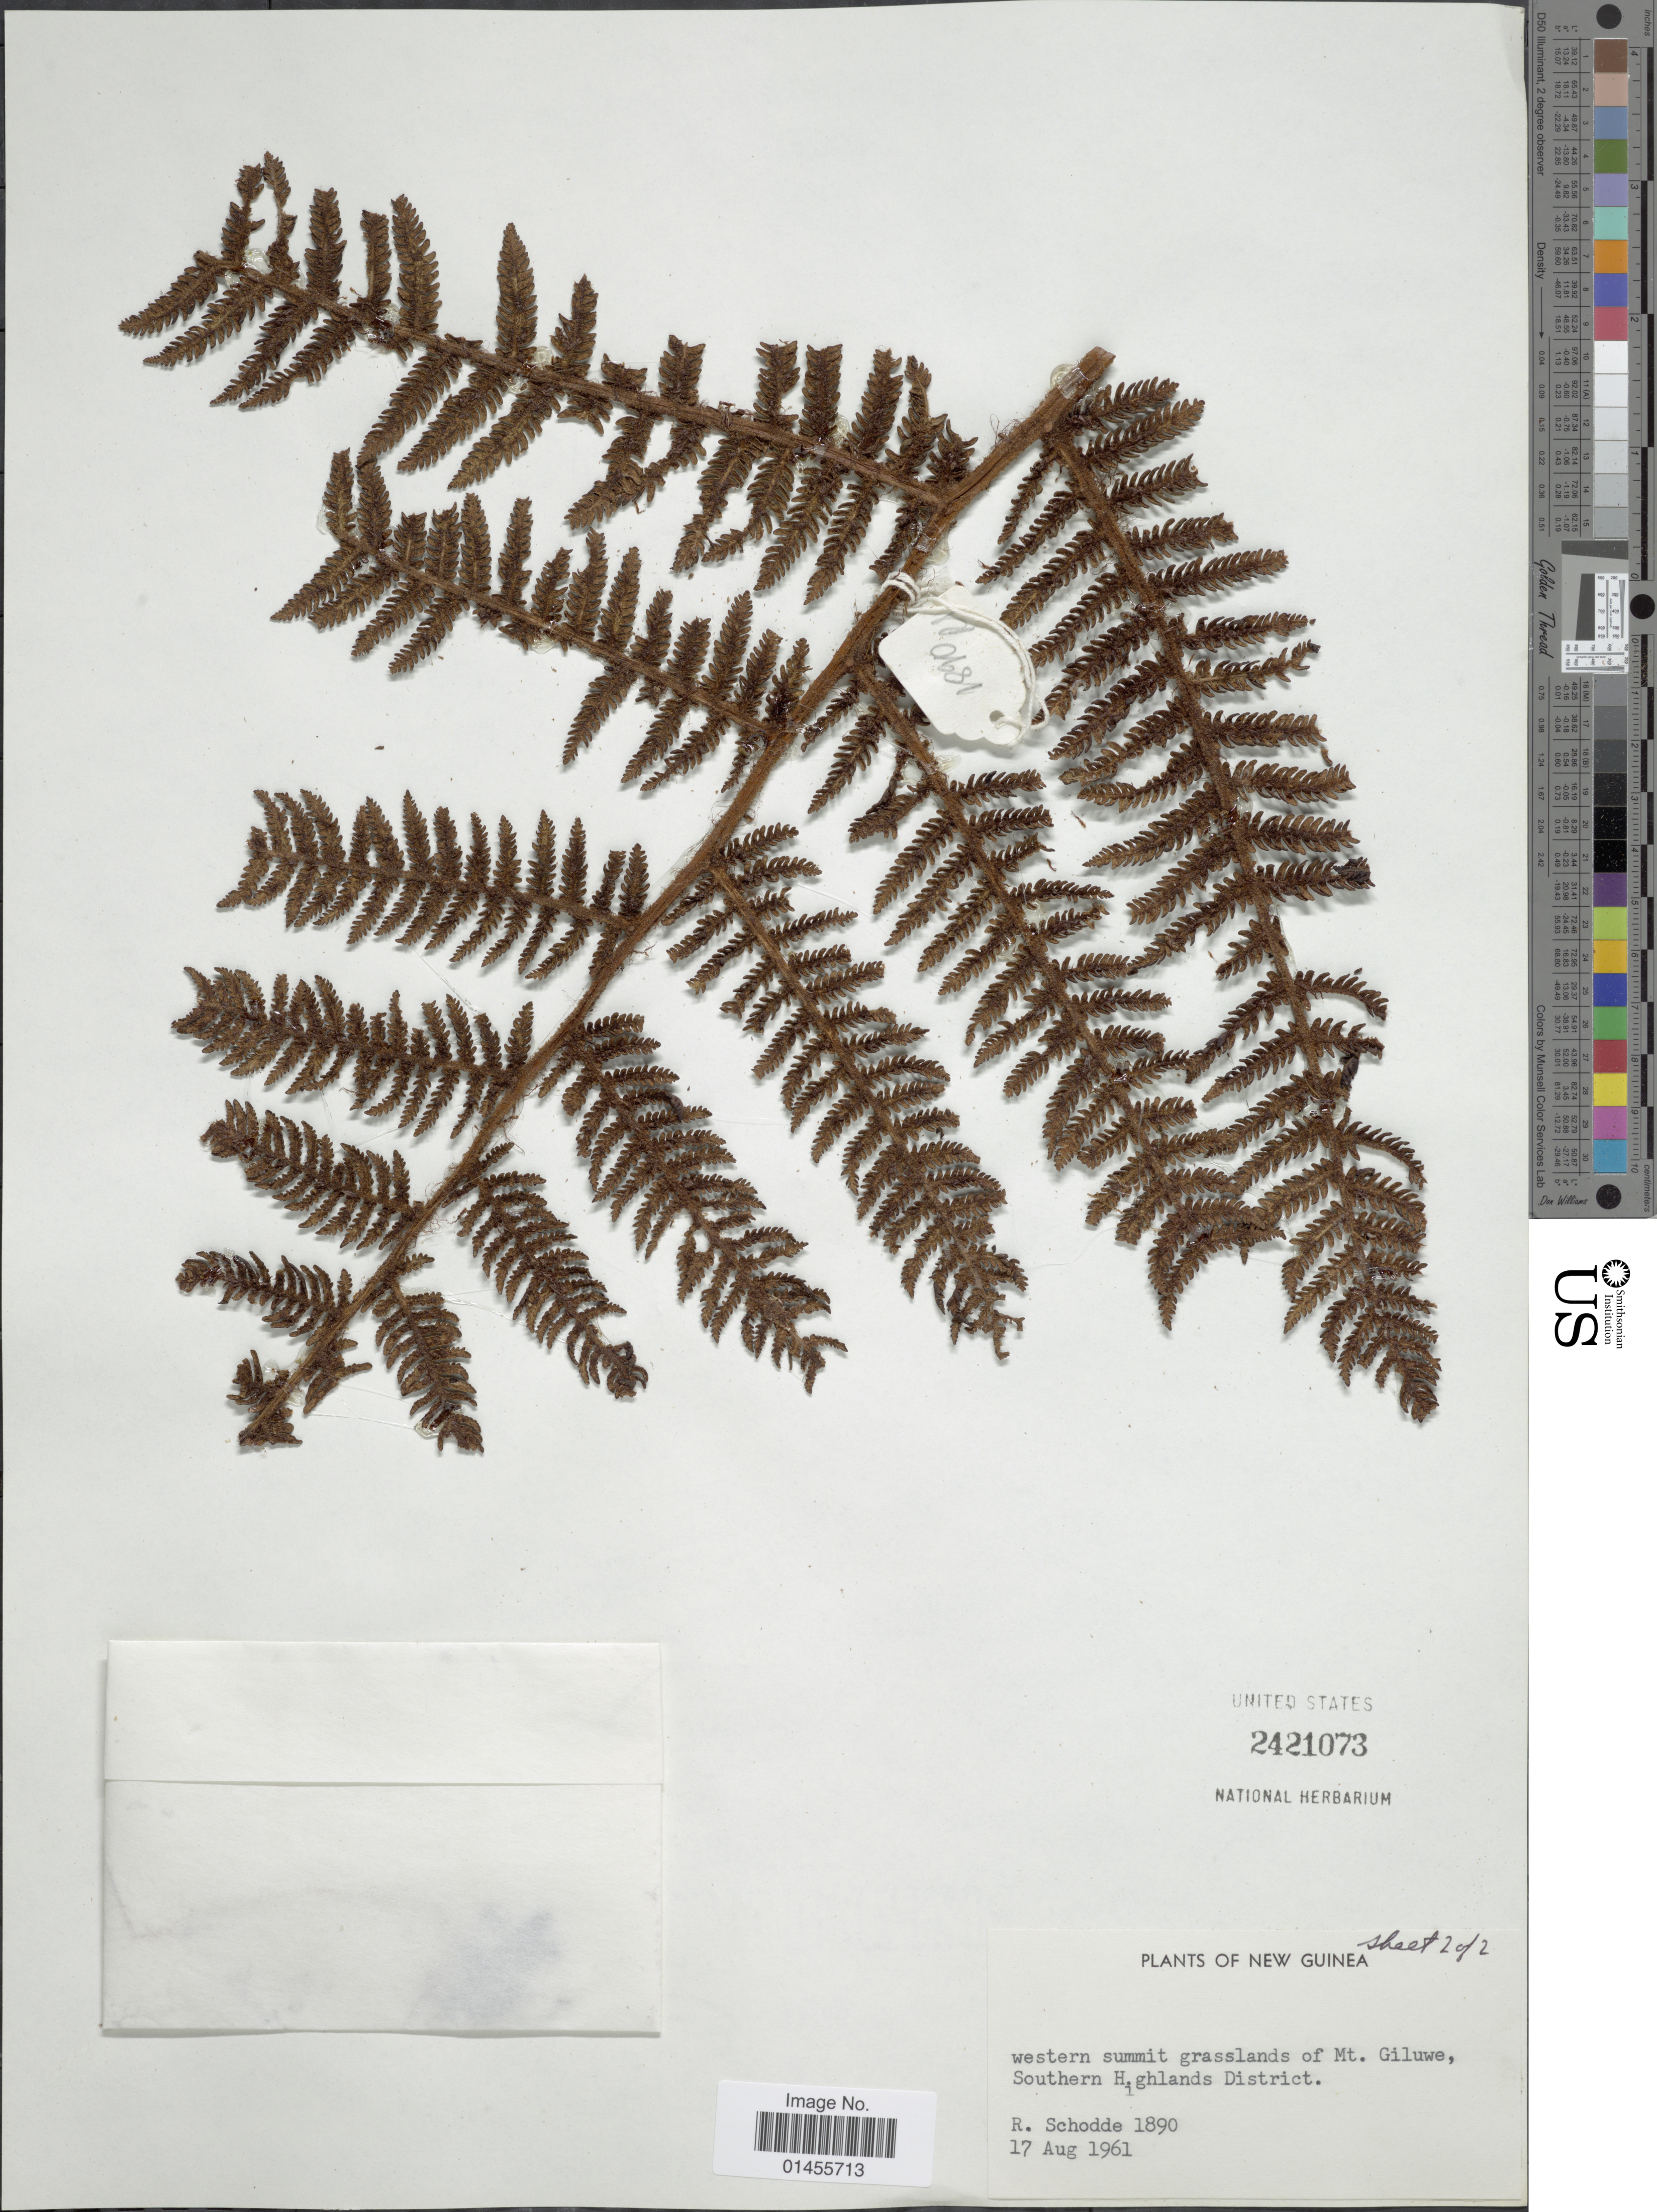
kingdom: Plantae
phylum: Tracheophyta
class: Polypodiopsida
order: Cyatheales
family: Cyatheaceae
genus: Alsophila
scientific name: Alsophila sp.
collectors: R. Schodde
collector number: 1890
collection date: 1960-08-17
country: Papua New Guinea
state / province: Southern Highlands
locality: New Guinea. Western summit grassland of Mt. Giluwe, Southern Highlands Disitrict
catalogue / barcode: US 2421073